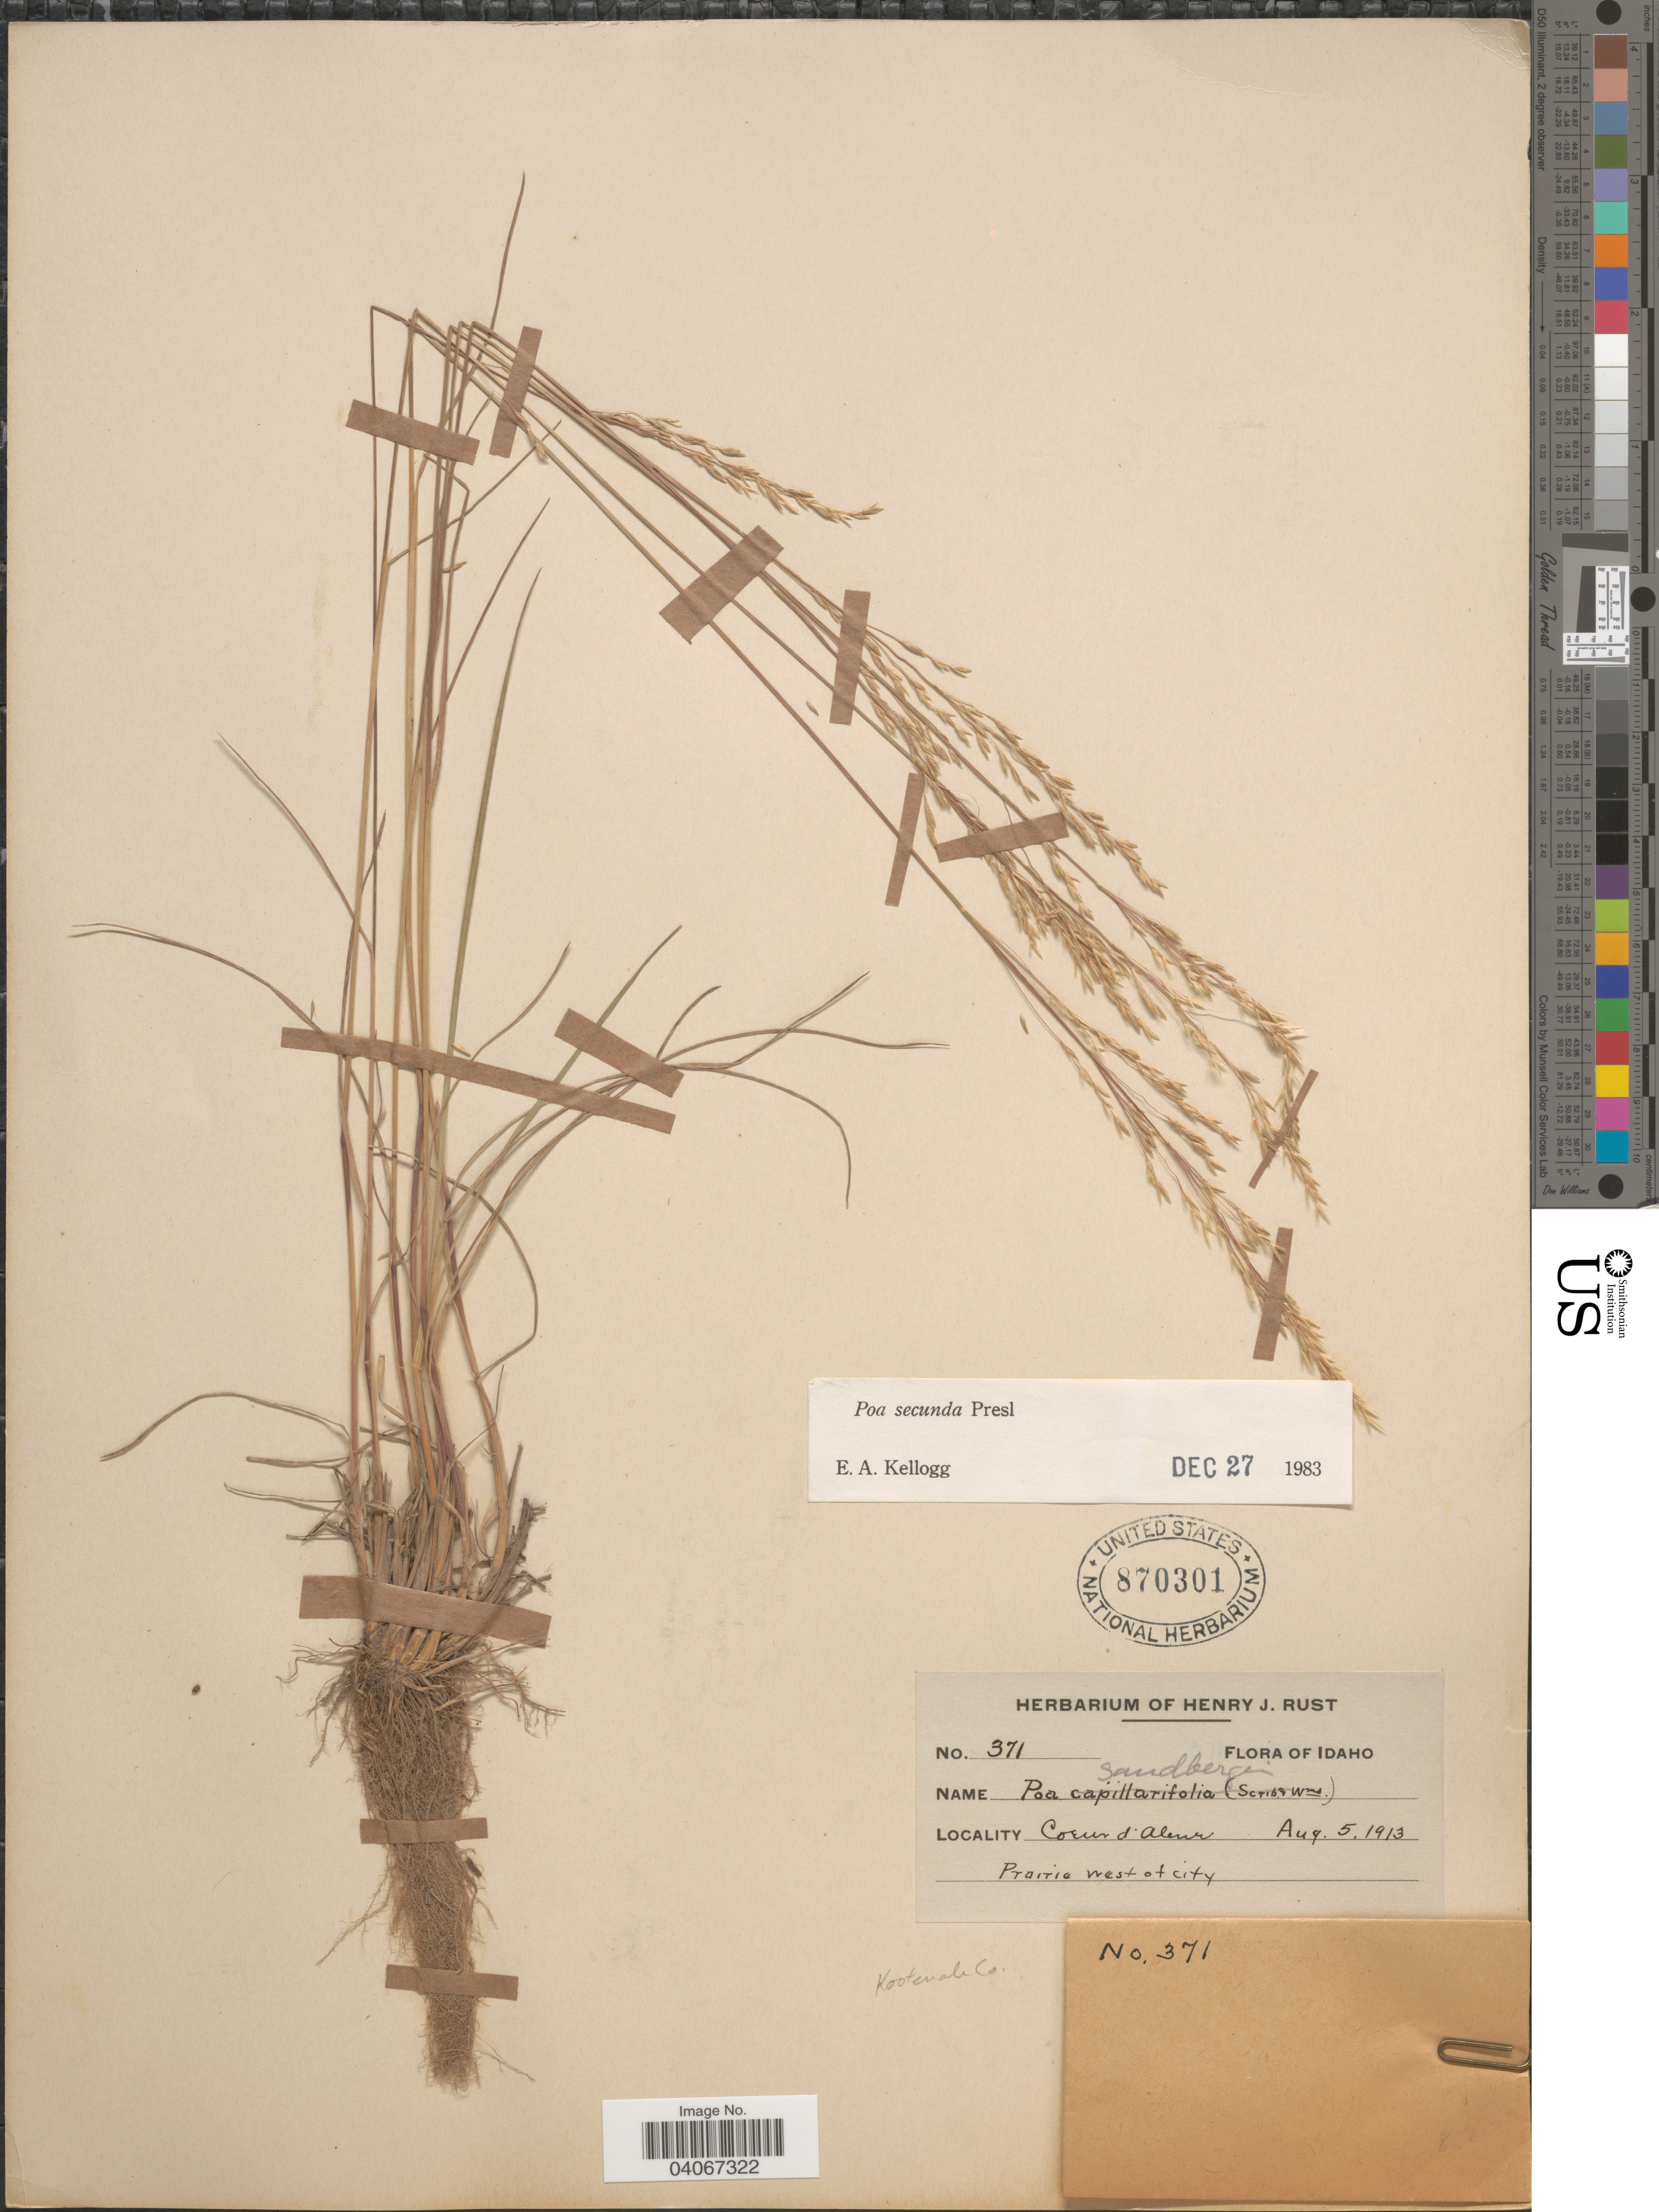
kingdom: Plantae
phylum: Tracheophyta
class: Liliopsida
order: Poales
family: Poaceae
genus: Poa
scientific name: Poa secunda subsp. secunda var. secunda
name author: J. Presl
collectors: ex herb. Henry J. Rust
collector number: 371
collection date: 1913-08-05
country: United States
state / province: Idaho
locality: Coeur d' Alene. Prairie west of city. Kootenai Co.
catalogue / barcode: US 870301